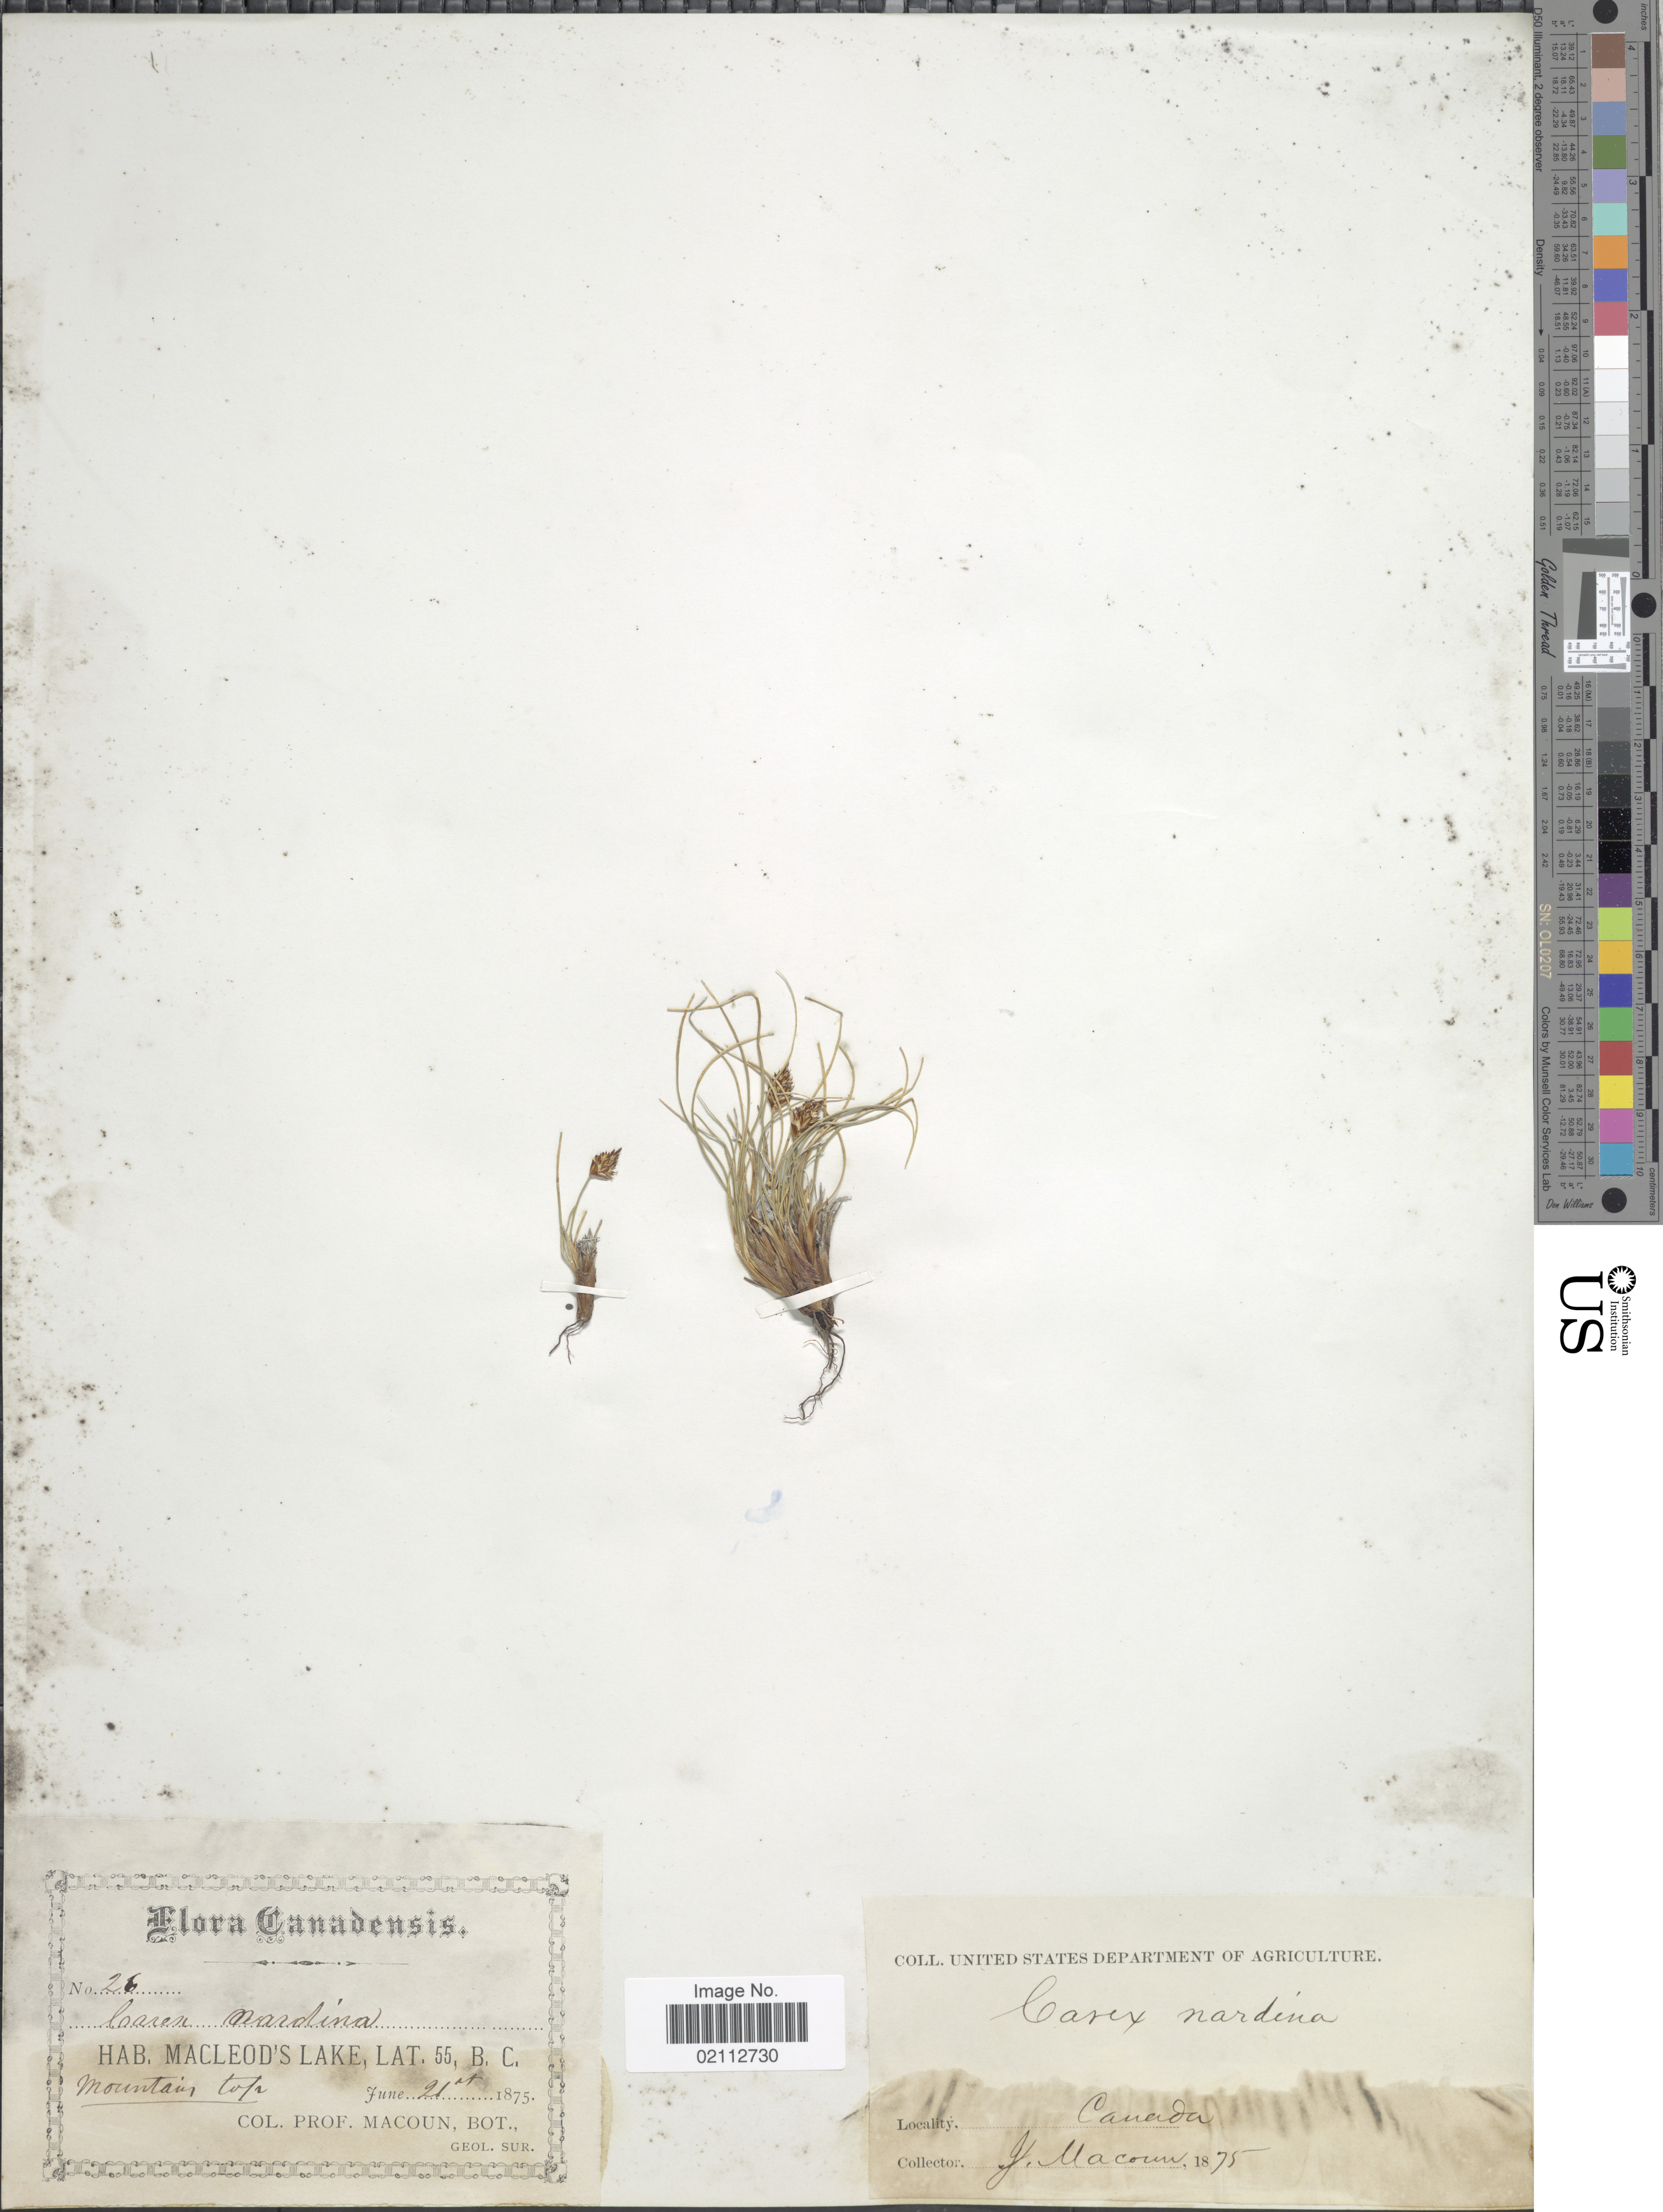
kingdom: Plantae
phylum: Tracheophyta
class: Liliopsida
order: Poales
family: Cyperaceae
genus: Carex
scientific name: Carex nardina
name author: (Hornem.) Fr.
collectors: J. Macoun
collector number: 26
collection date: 1875-06-21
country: Canada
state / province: British Columbia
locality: Macleod's Lake